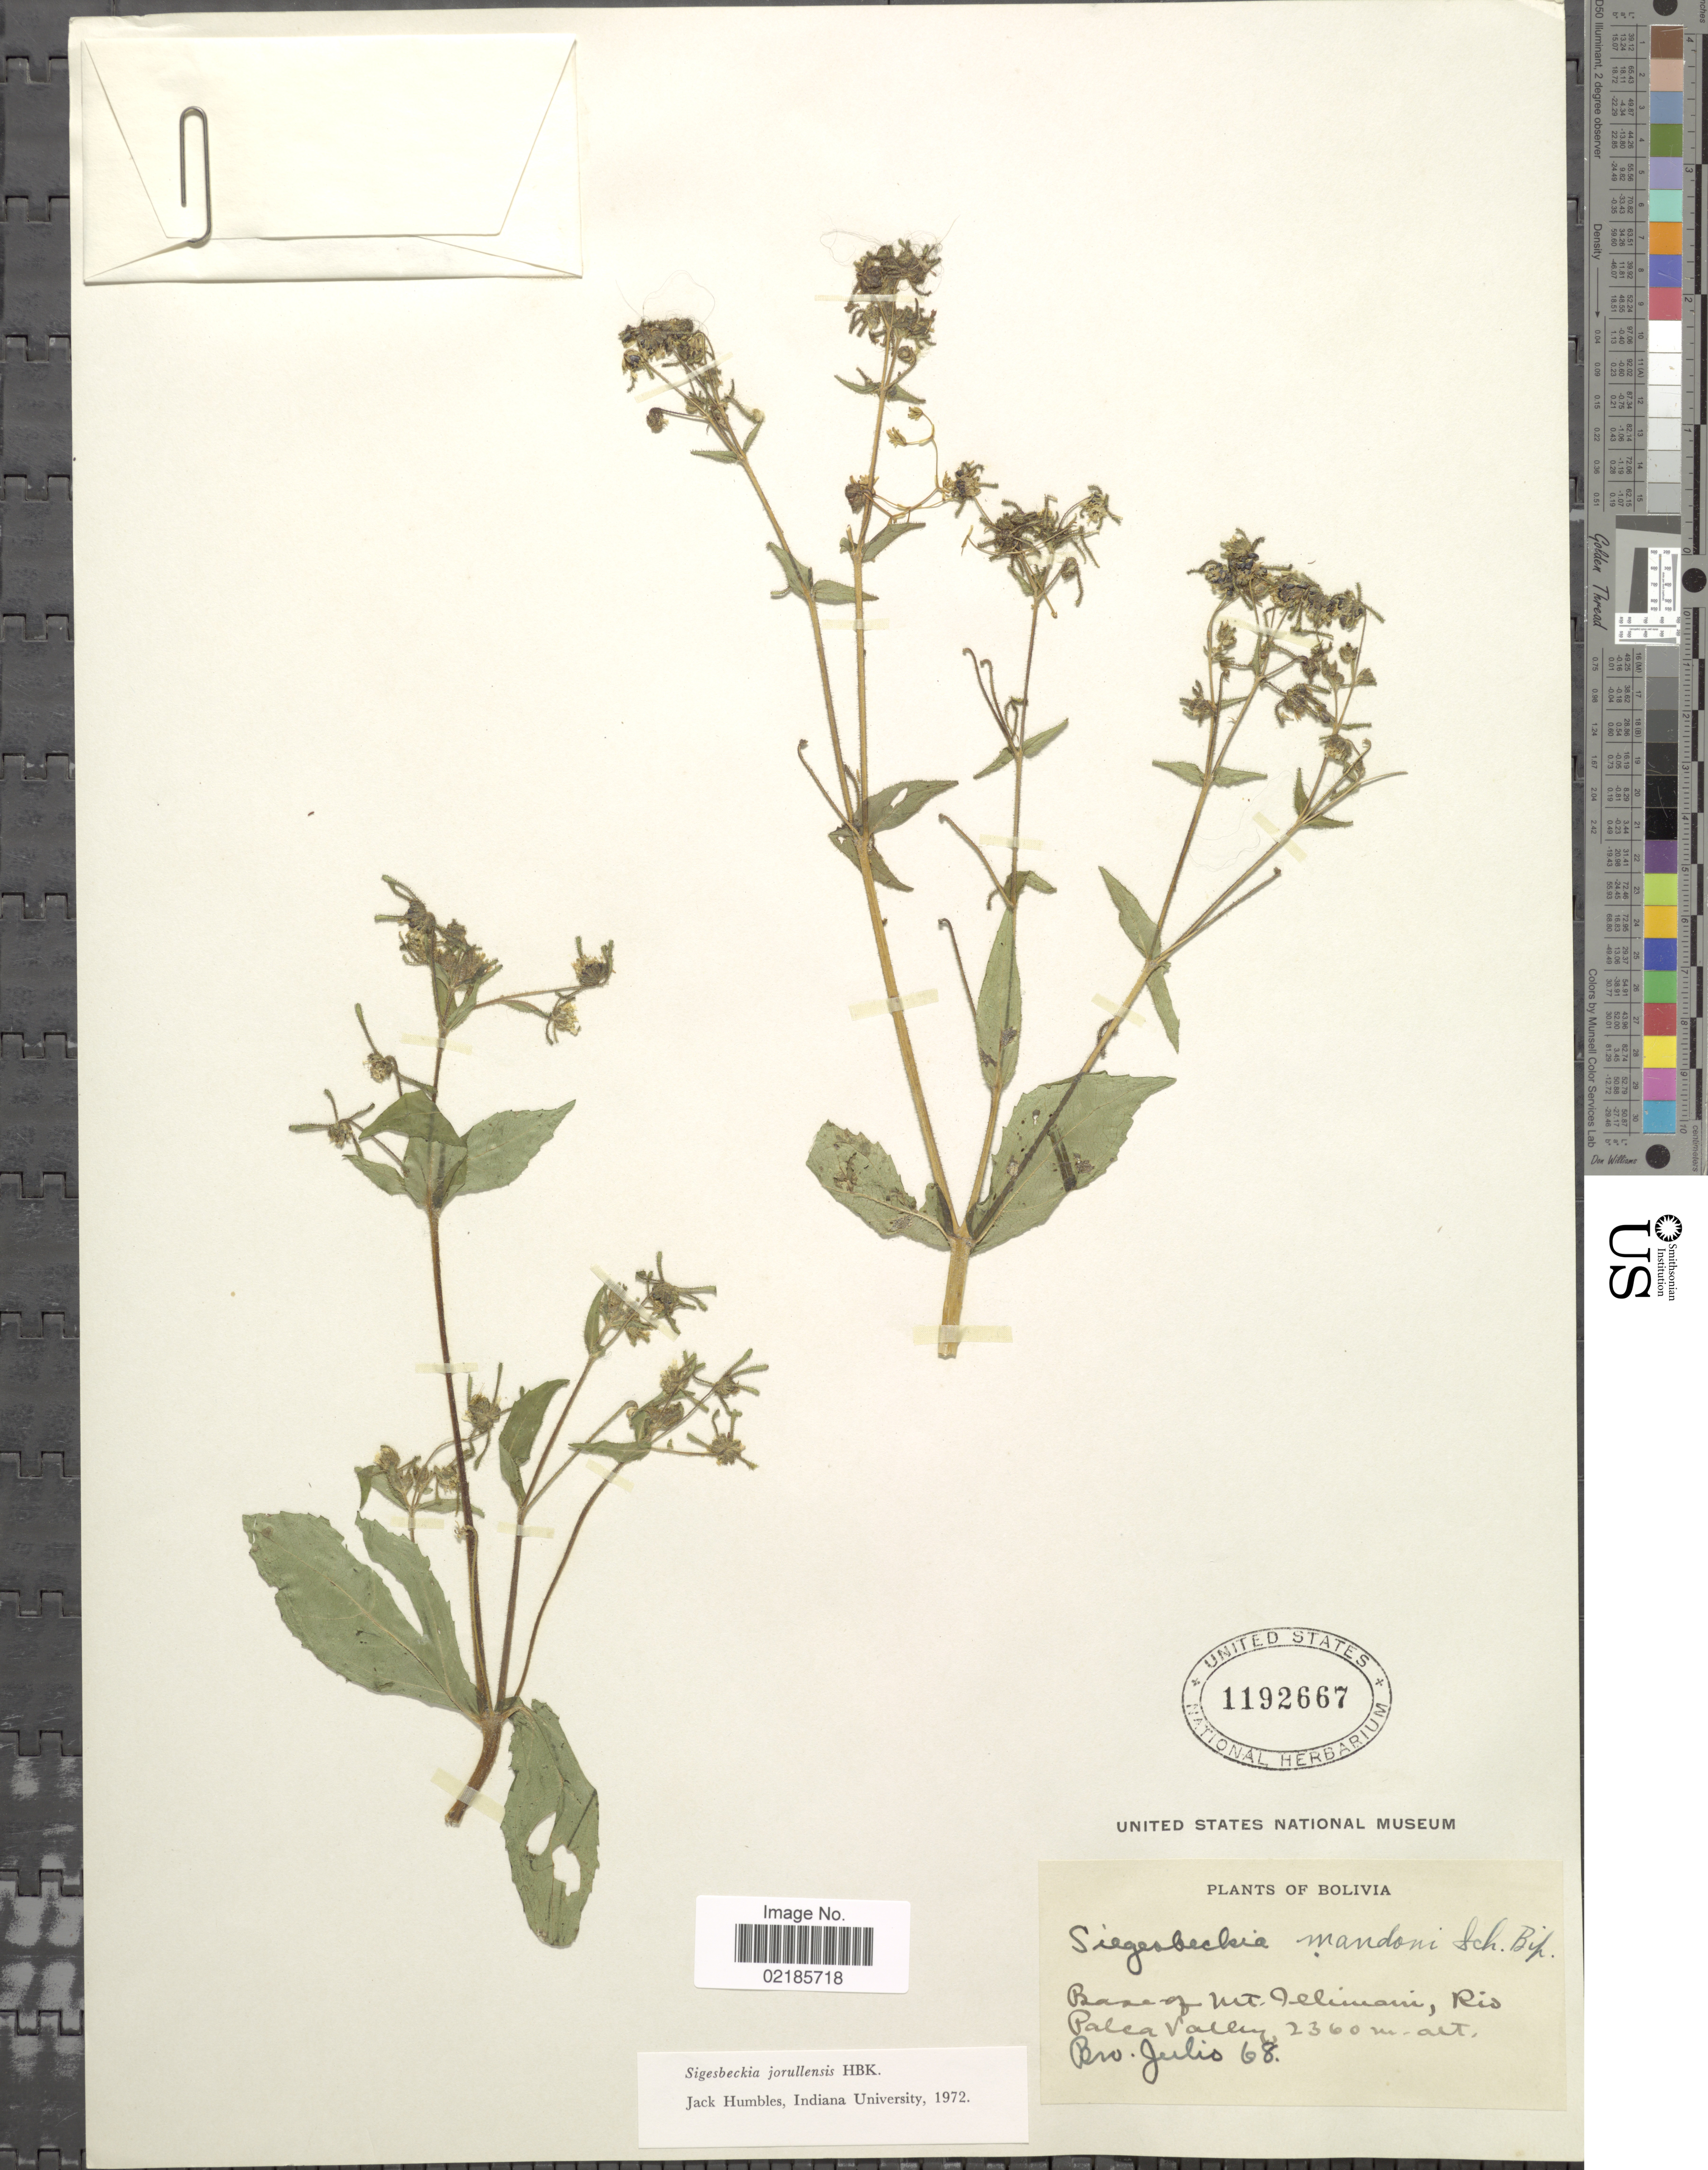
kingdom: Plantae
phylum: Tracheophyta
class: Magnoliopsida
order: Asterales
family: Asteraceae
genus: Sigesbeckia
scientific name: Sigesbeckia jorullensis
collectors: Bro. Julio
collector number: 68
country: Bolivia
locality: Base of Mt. Illimani, Rio Palca Valley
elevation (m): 2360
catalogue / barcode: US 1192667